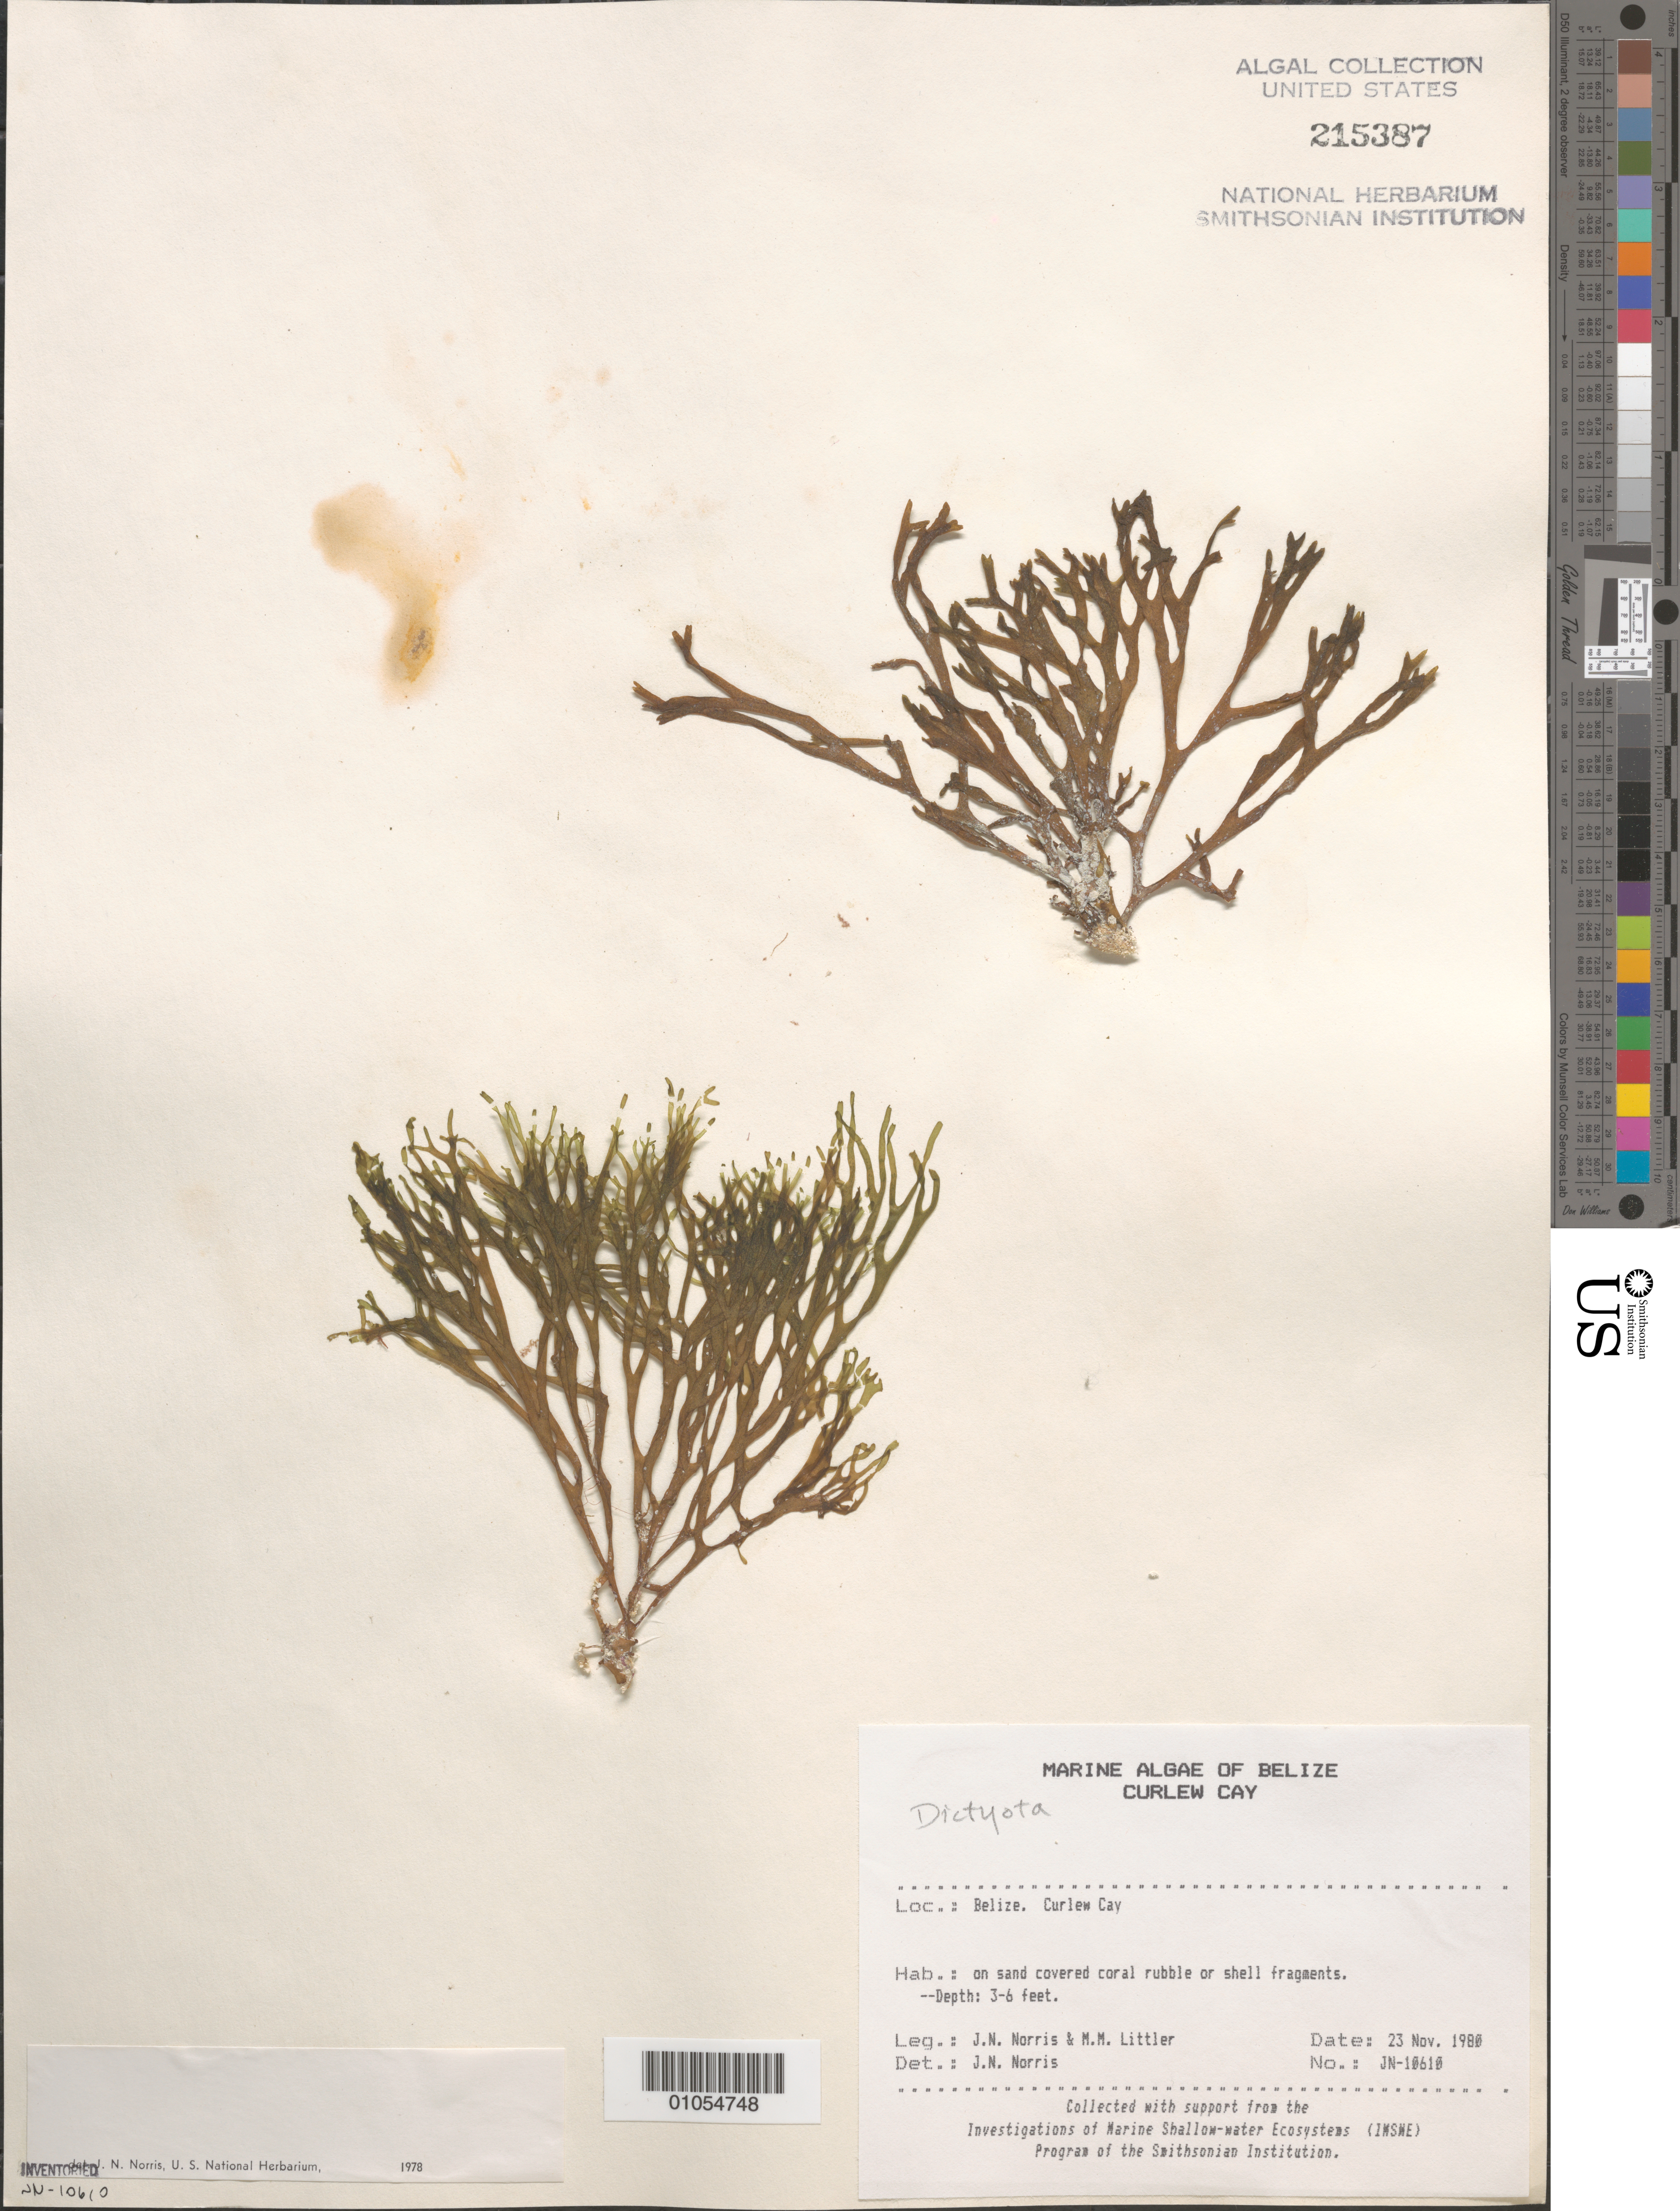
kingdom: Chromista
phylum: Ochrophyta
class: Phaeophyceae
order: Dictyotales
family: Dictyotaceae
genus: Dictyota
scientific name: Dictyota sp.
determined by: Norris, James N.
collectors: J. N. Norris & M. M. Littler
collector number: JN-10610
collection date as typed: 23 Nov 1980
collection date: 1980-11-23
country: Belize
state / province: Stann Creek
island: Curlew Cay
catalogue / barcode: US 215387